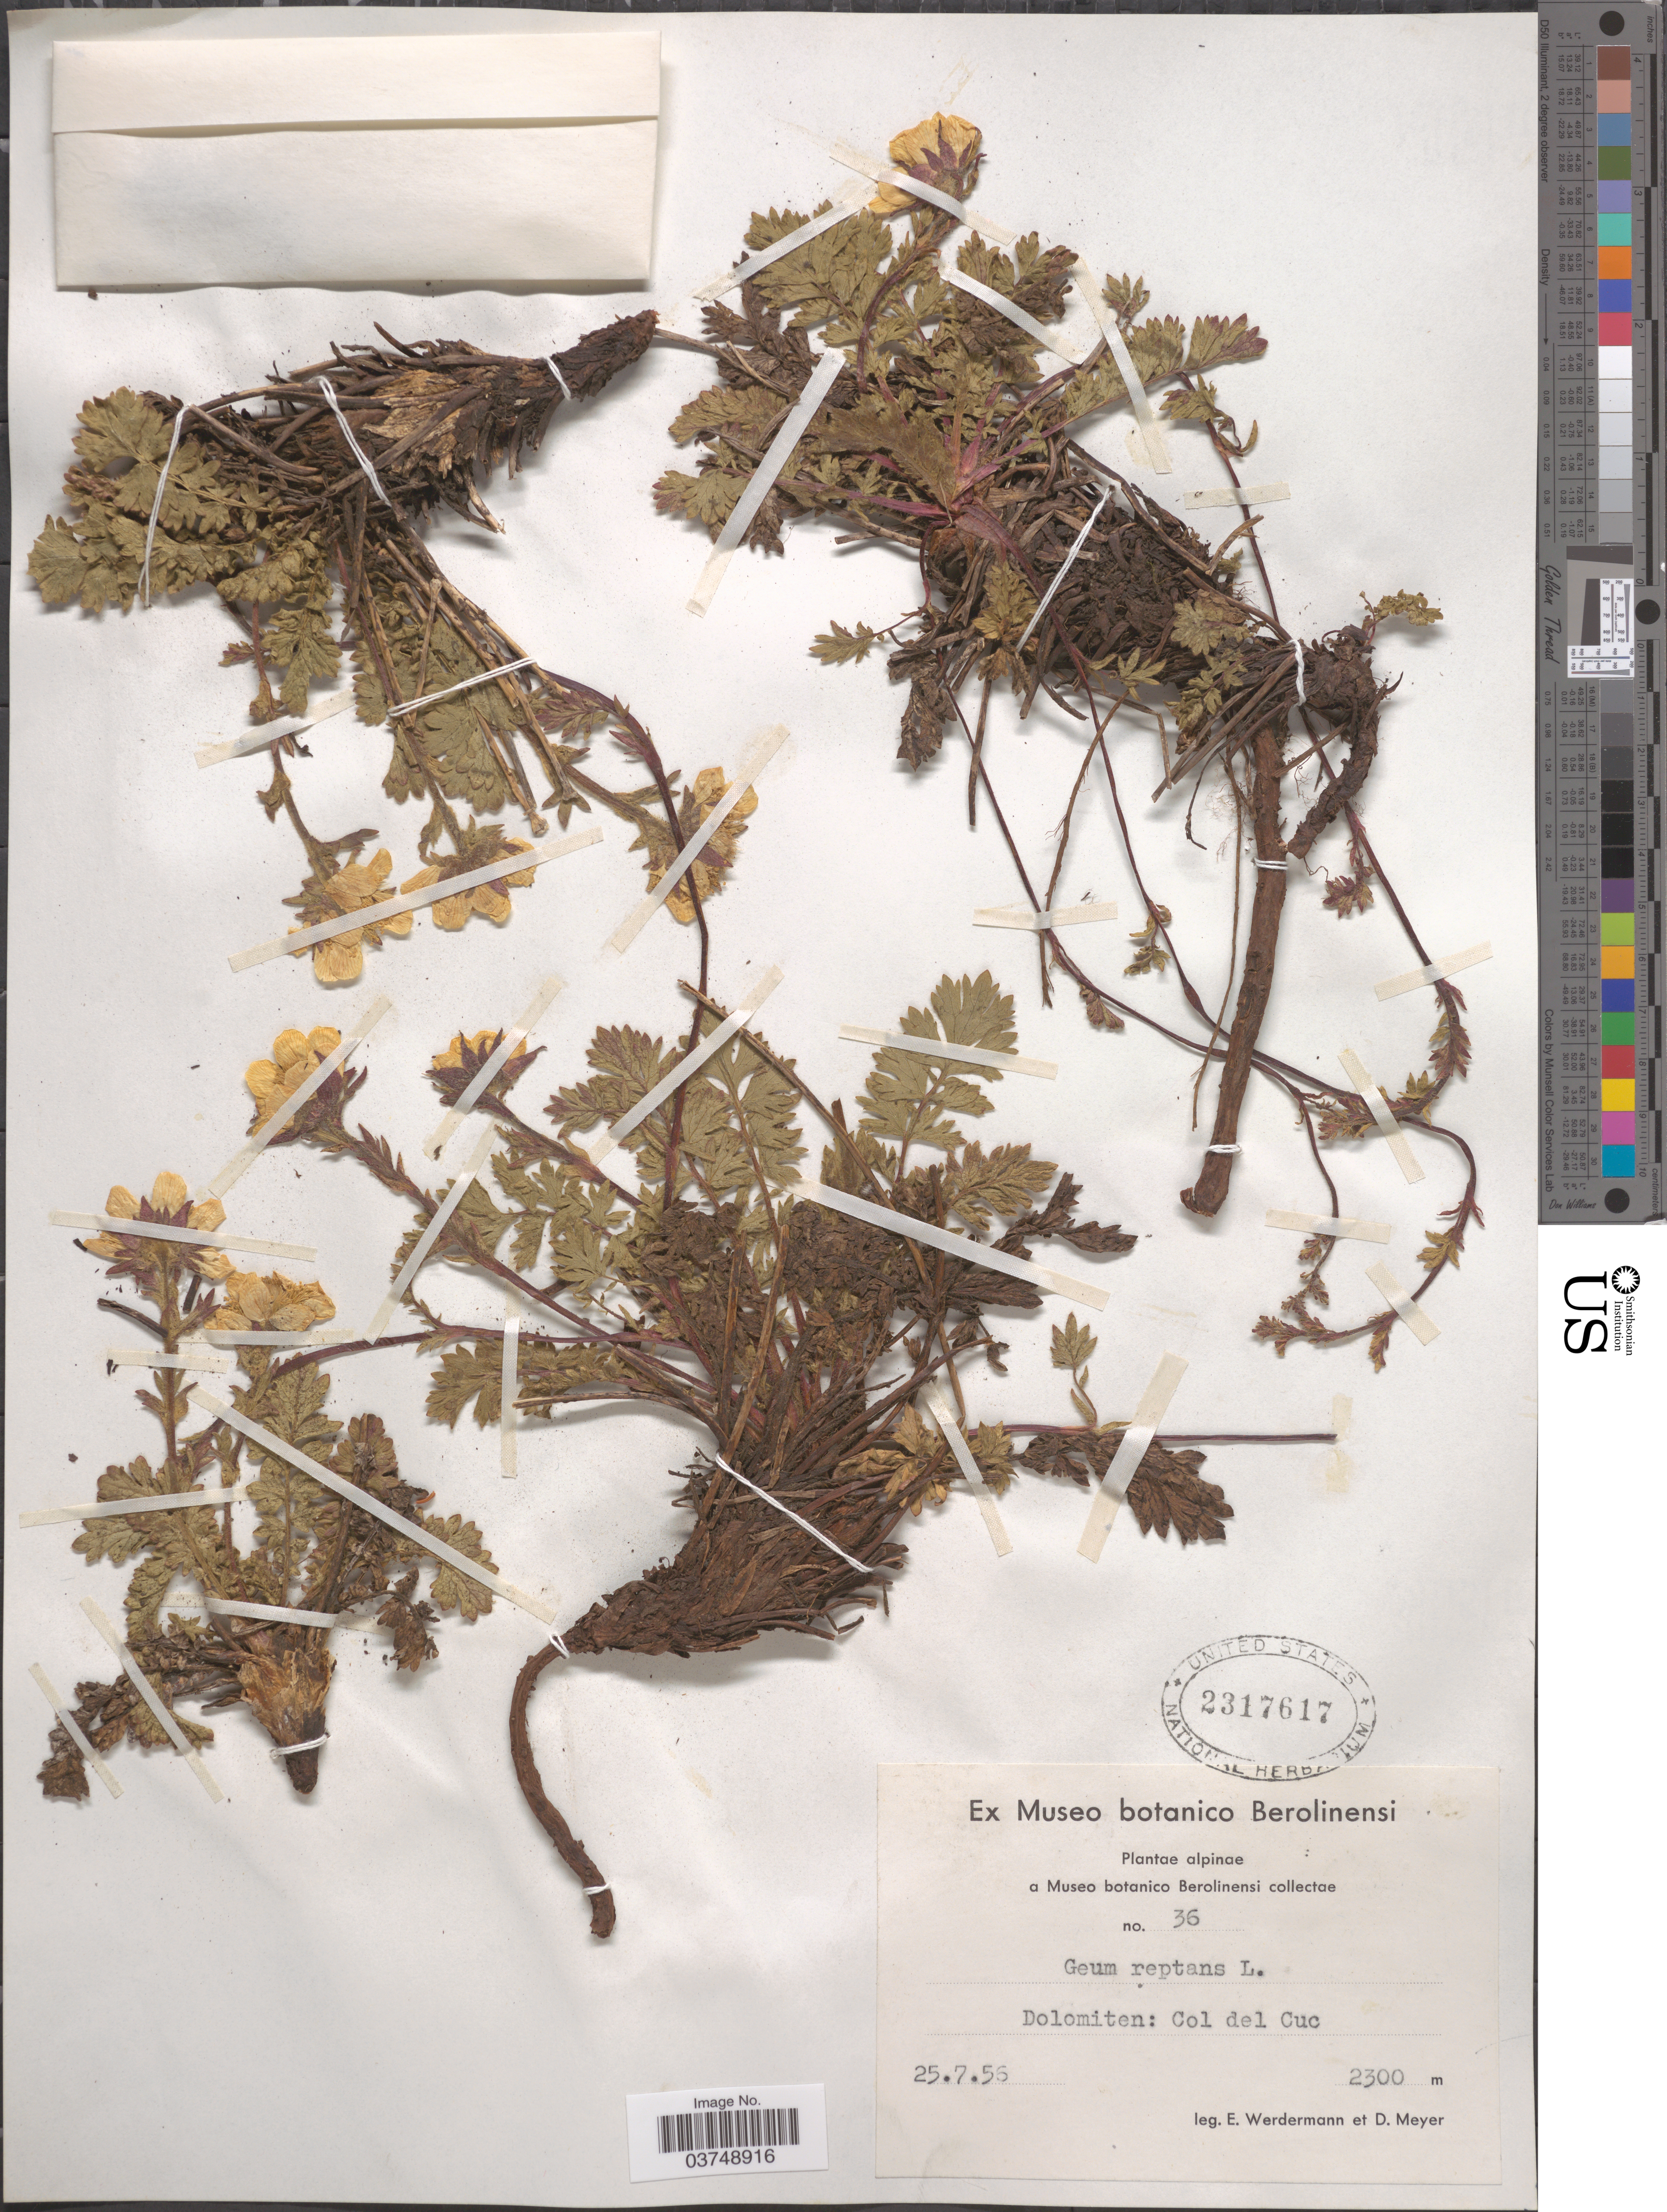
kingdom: Plantae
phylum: Tracheophyta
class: Magnoliopsida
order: Rosales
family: Rosaceae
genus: Geum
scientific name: Geum montanum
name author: L.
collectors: E. Werdermann & D. Meyer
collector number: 36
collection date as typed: Transcribed d/m/y: 25/7/56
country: Italy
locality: Alpinae. Dolomiten: Col del Cuc.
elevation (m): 2300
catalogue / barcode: US 2317617